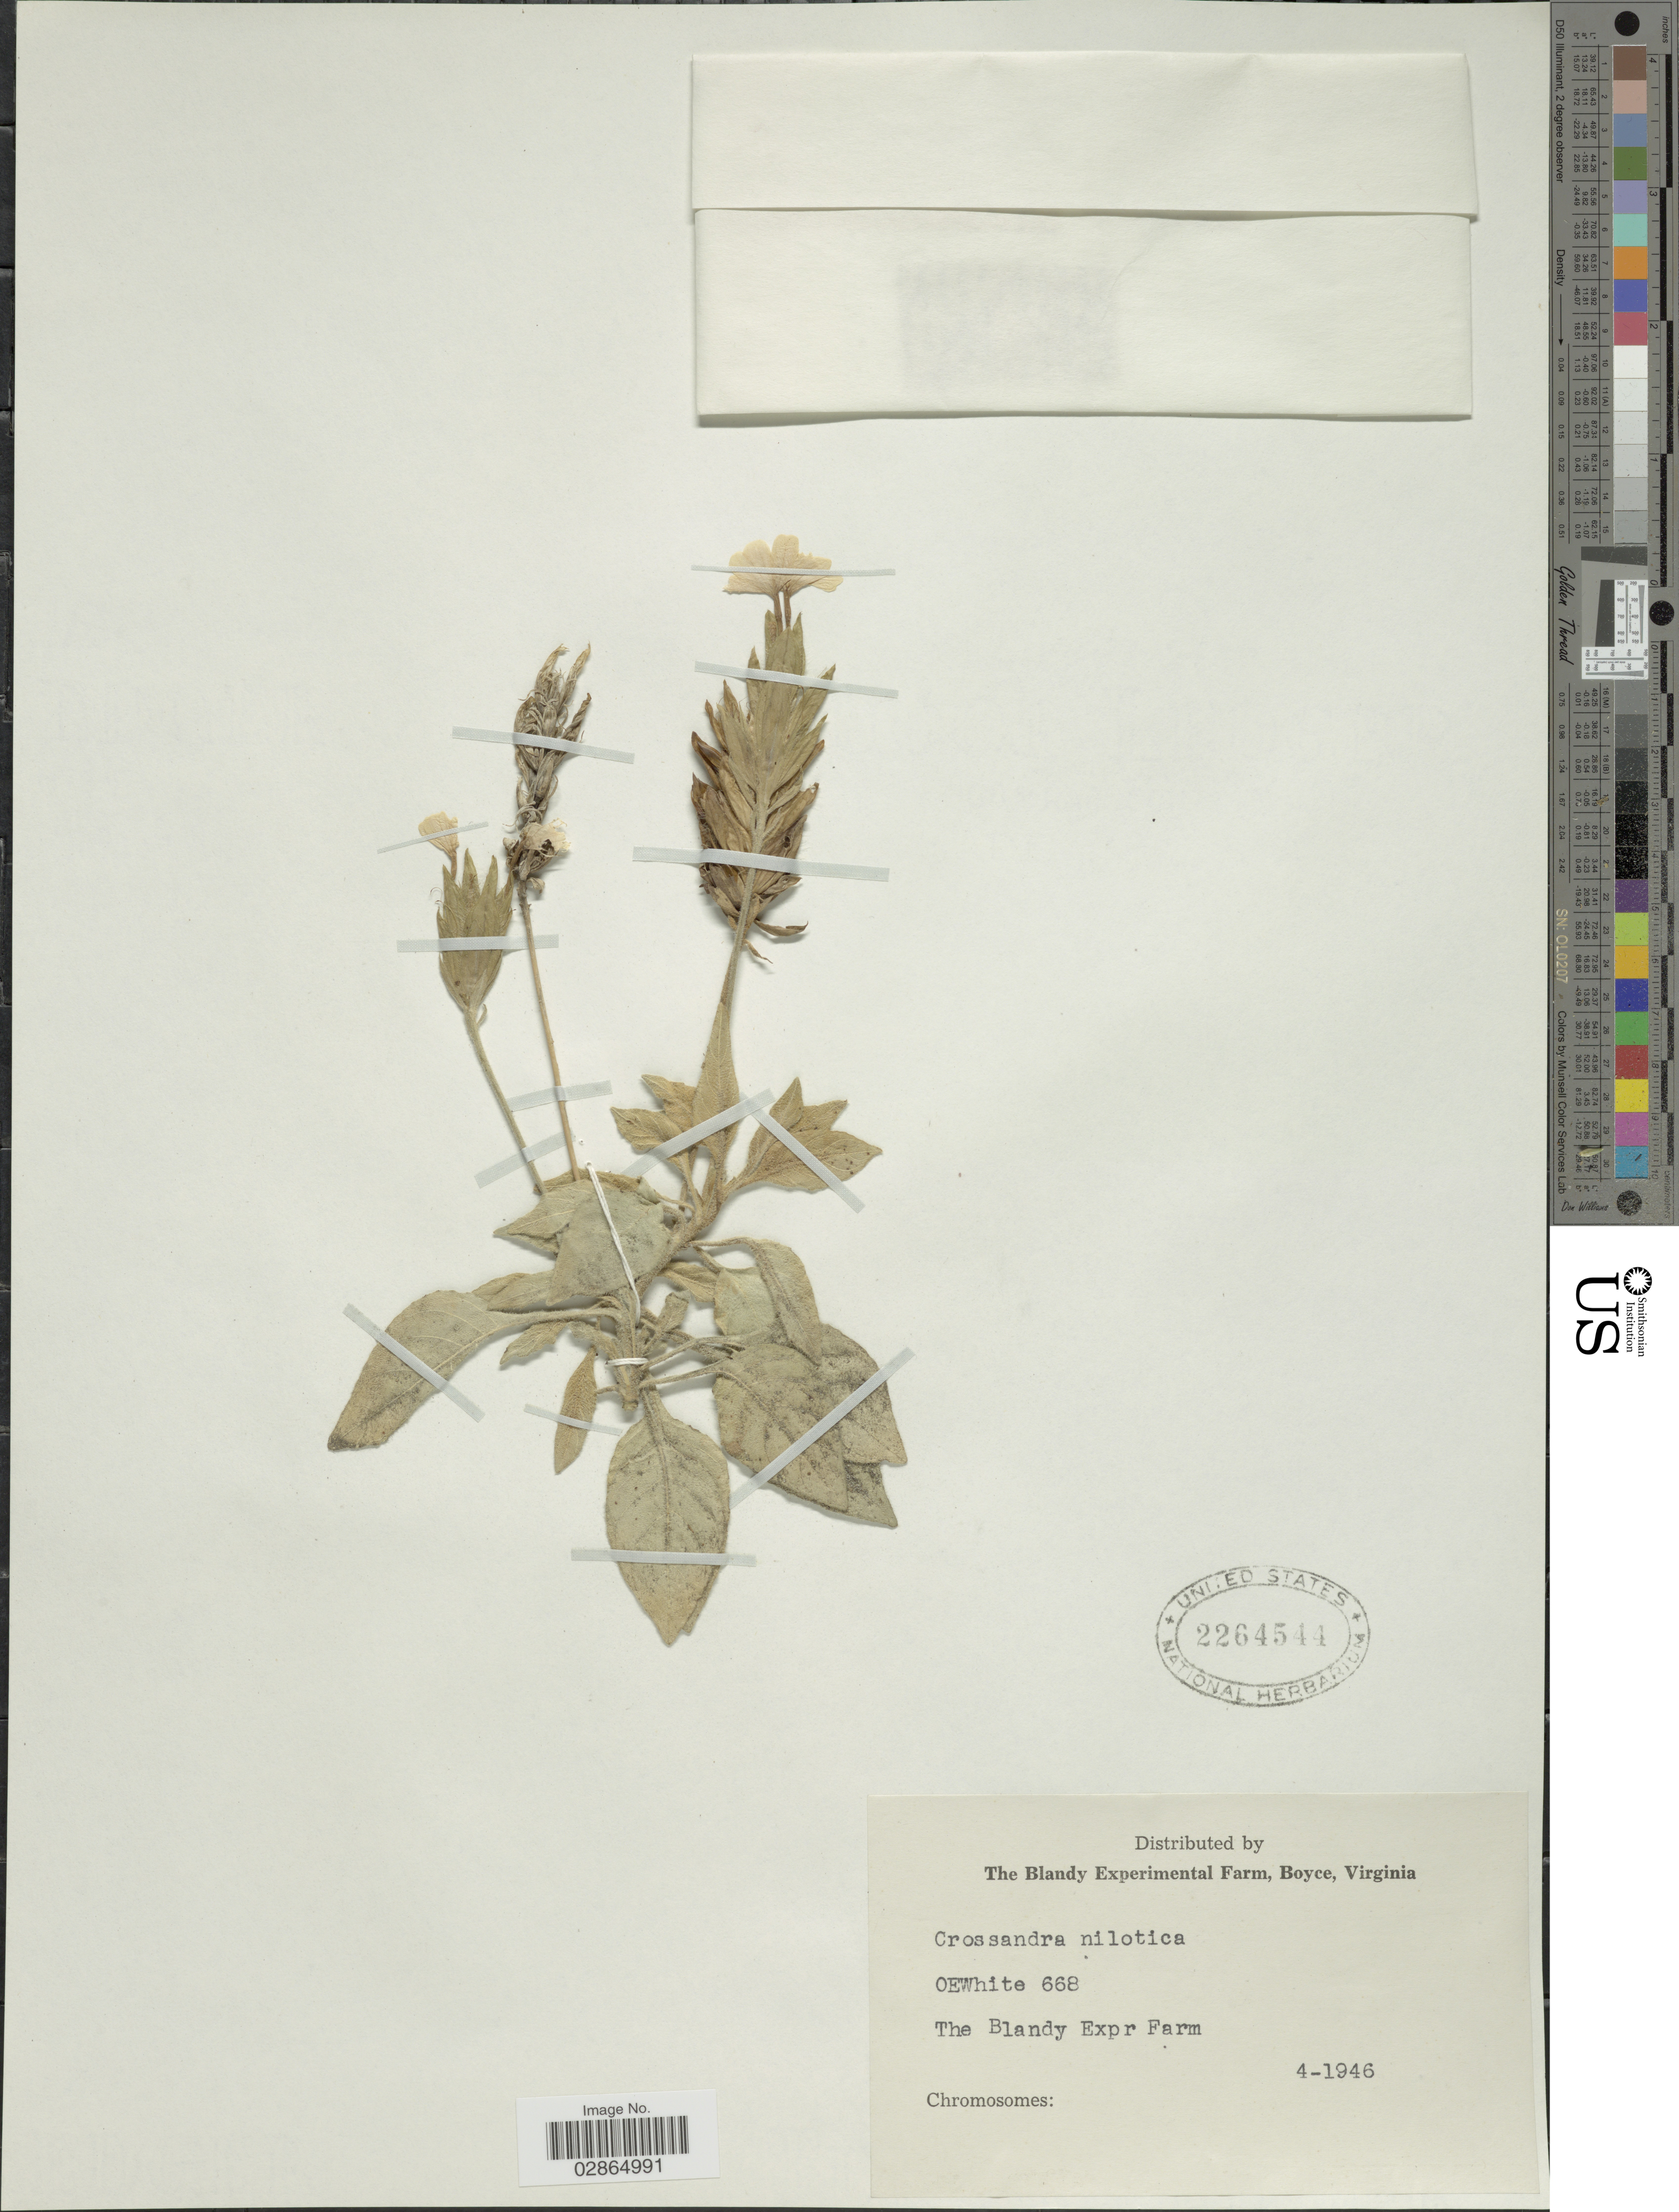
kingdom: Plantae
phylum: Tracheophyta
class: Magnoliopsida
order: Lamiales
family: Acanthaceae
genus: Crossandra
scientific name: Crossandra nilotica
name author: Oliv.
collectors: O. E. White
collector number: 668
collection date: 1946-04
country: United States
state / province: Virginia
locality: The Blandy Experimental Farm, Boyce.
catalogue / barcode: US 2264544